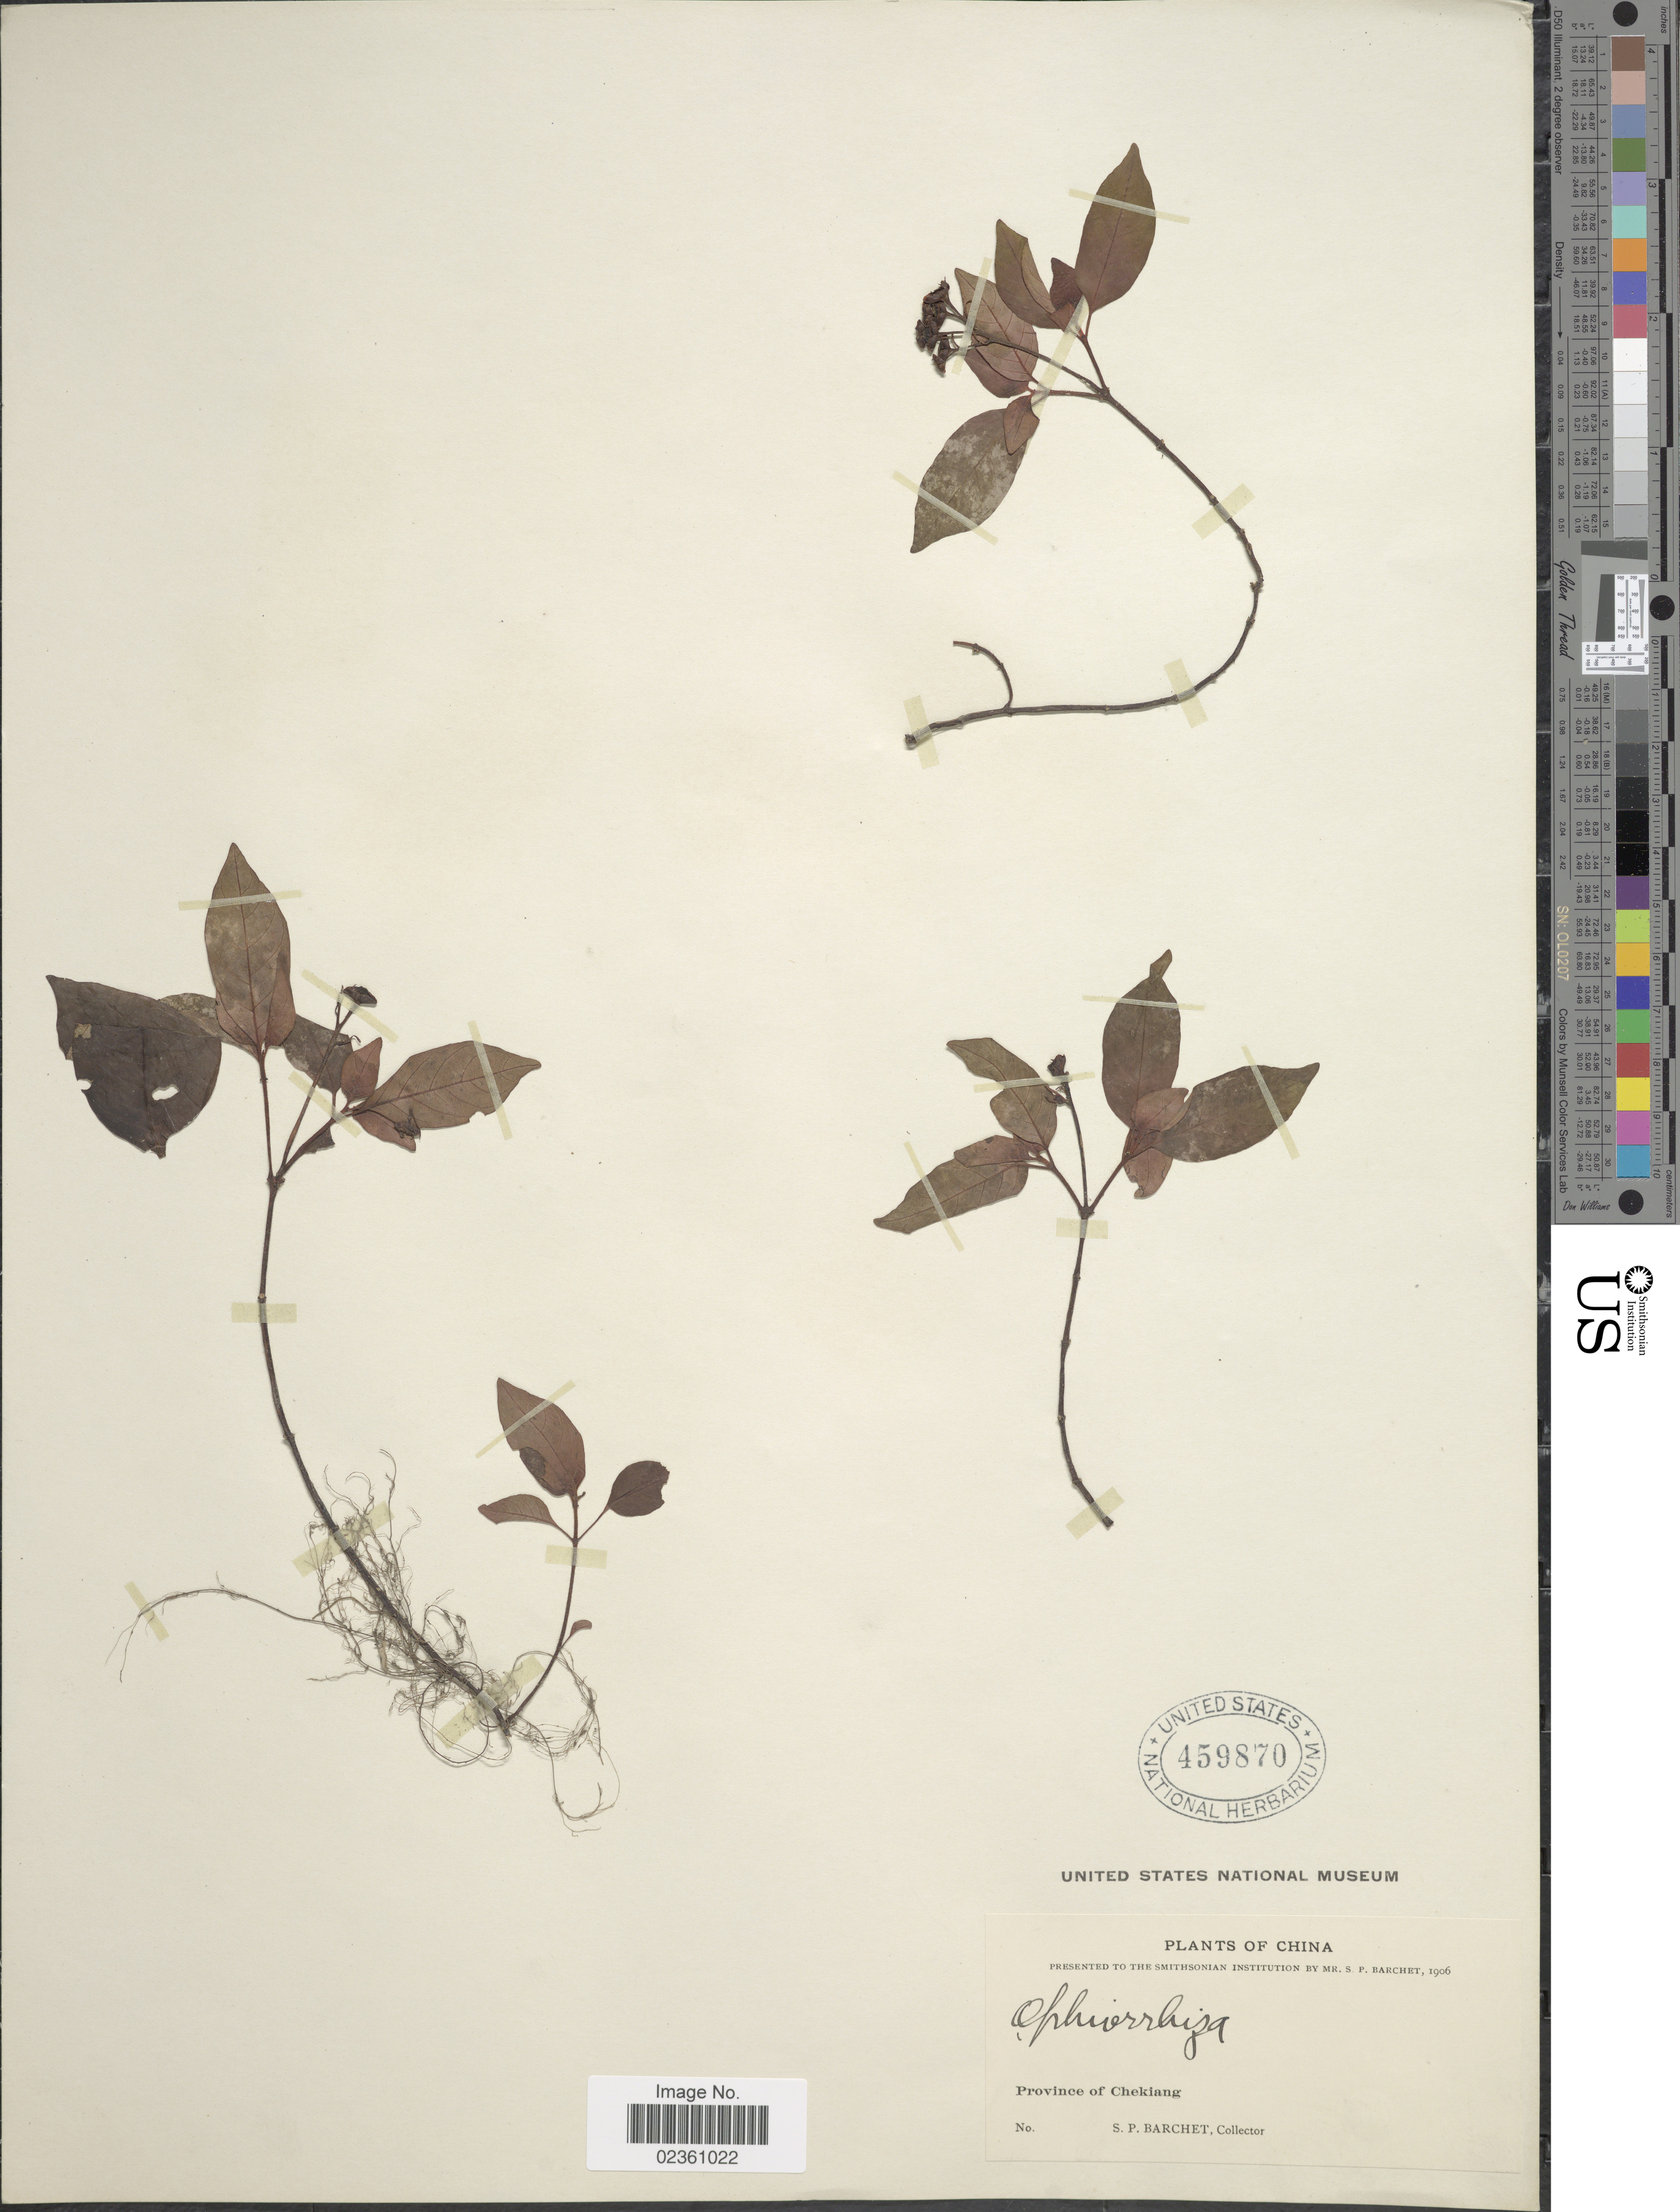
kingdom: Plantae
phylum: Tracheophyta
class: Magnoliopsida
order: Gentianales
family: Rubiaceae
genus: Ophiorrhiza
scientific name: Ophiorrhiza sp.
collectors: S. P. Barchet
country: China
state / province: Zhejiang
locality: Province of Chekiang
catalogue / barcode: US 459870